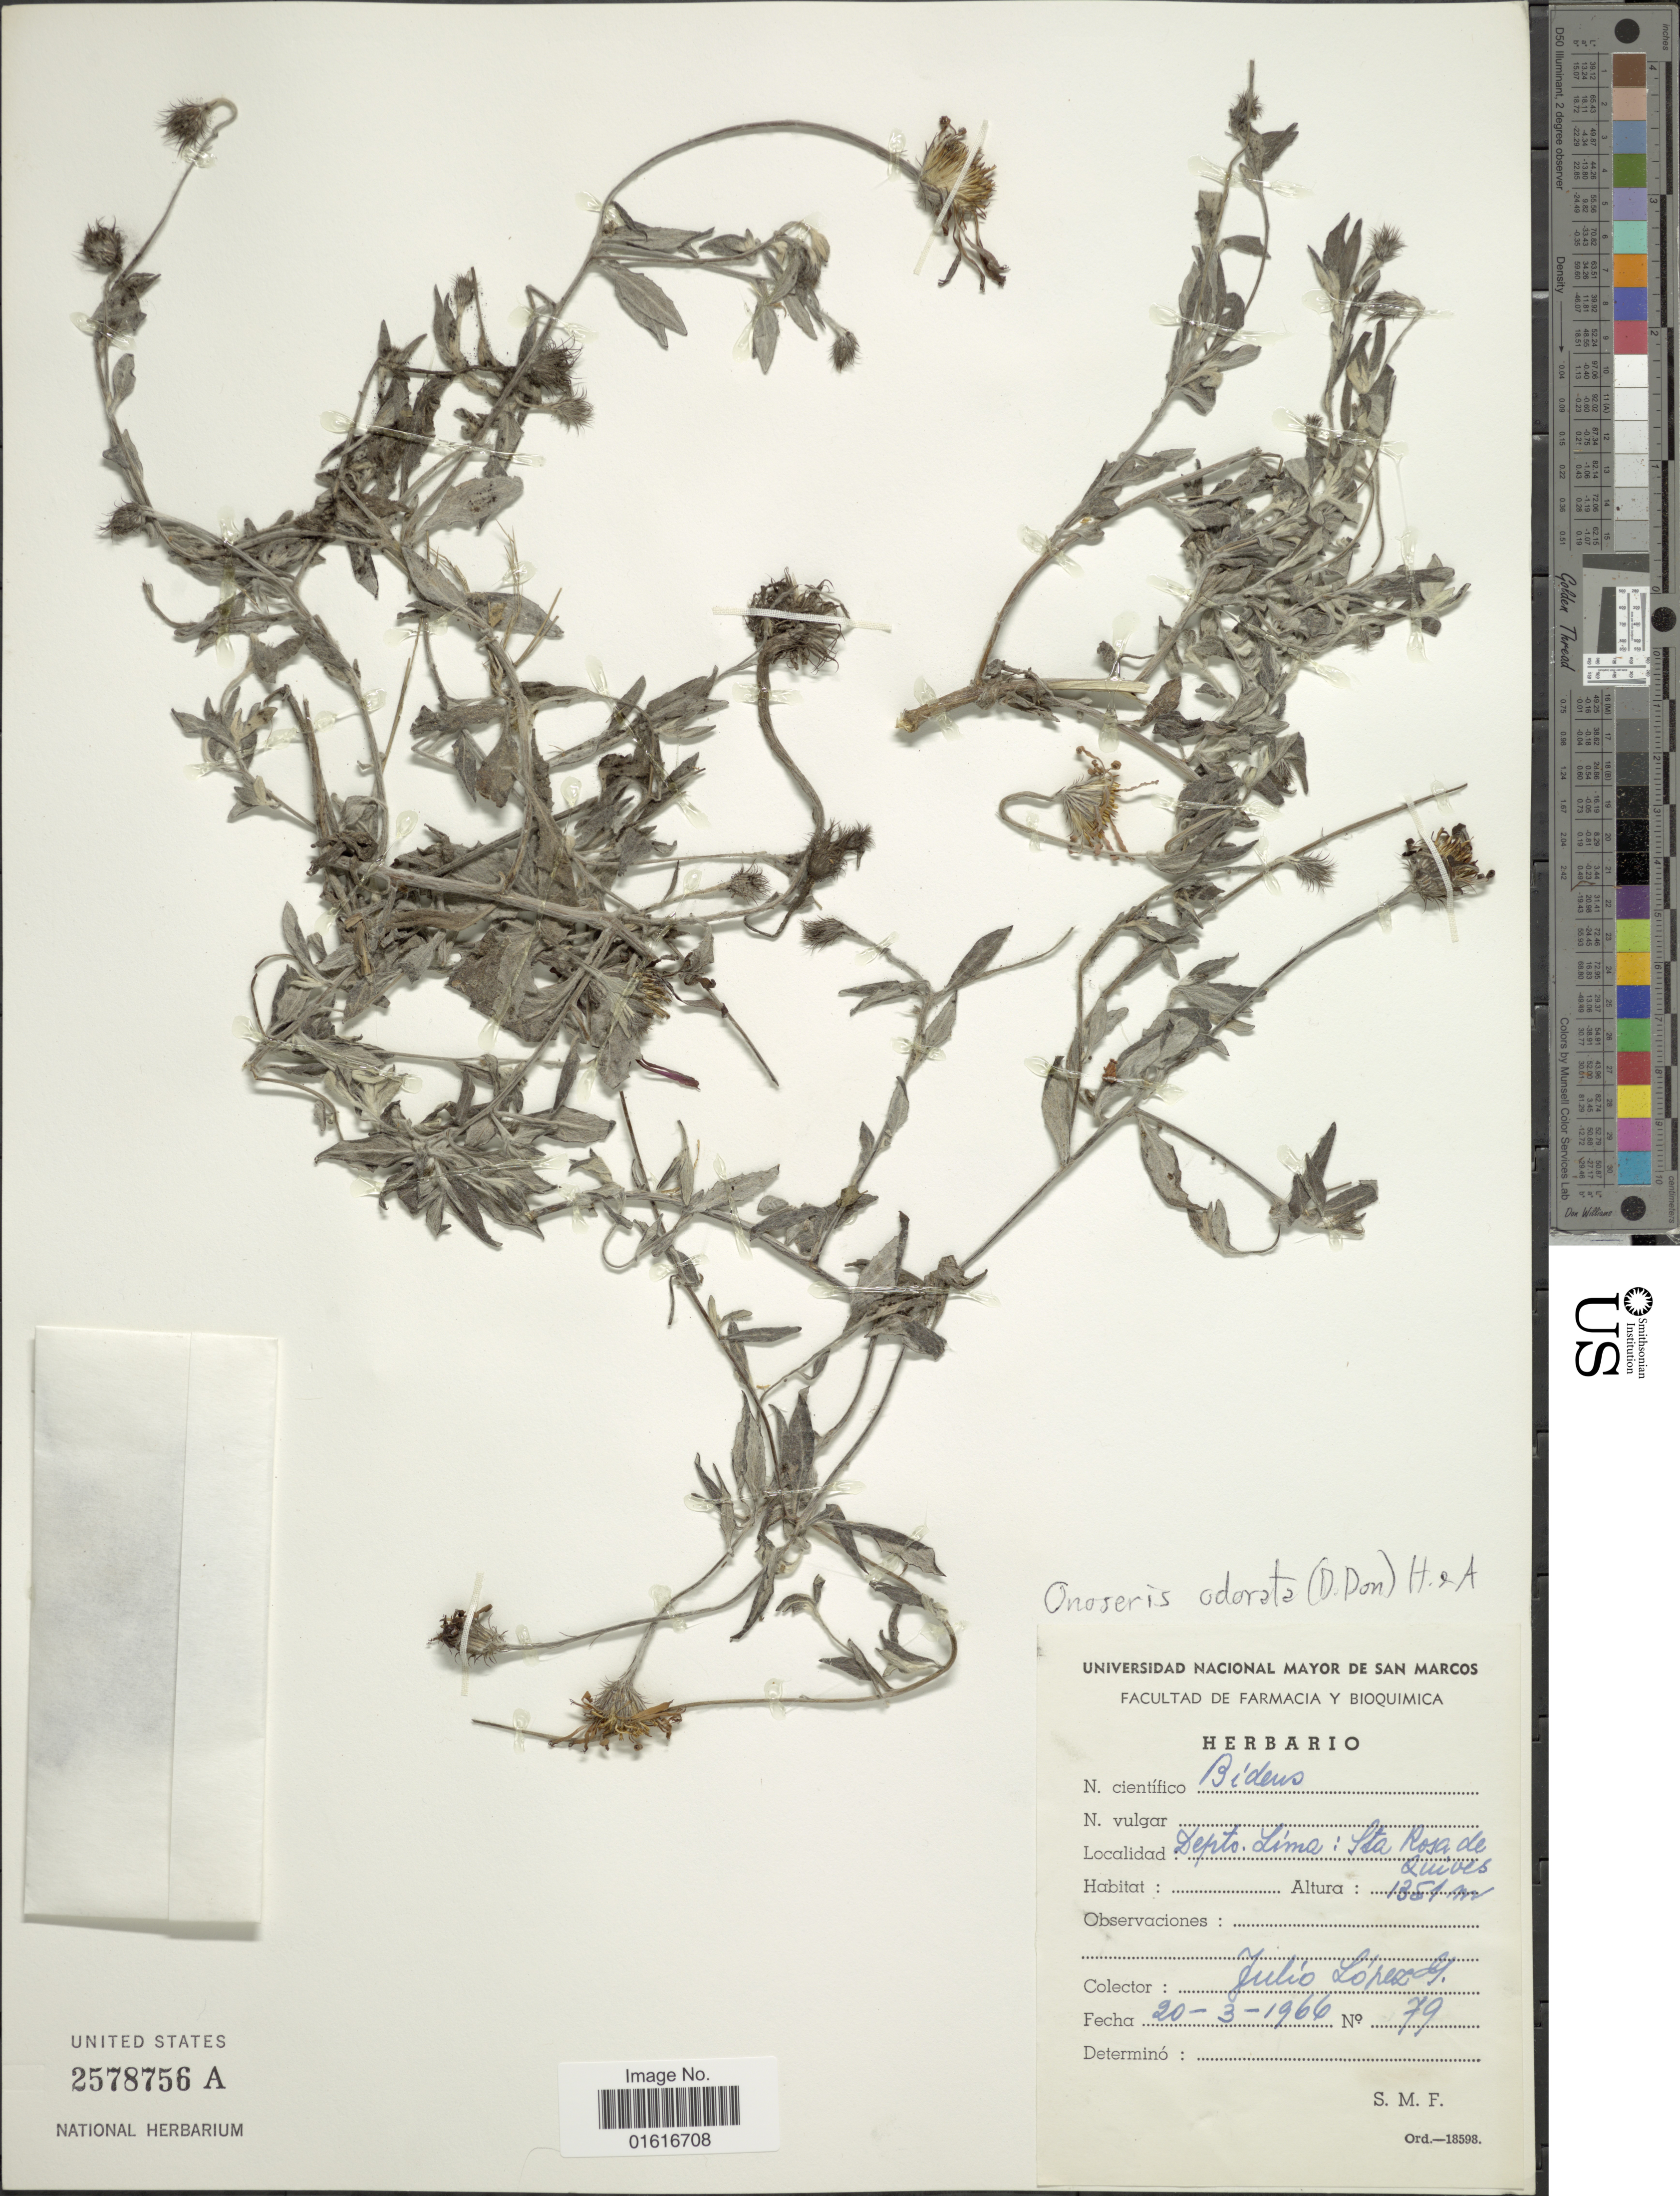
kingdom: Plantae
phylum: Tracheophyta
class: Magnoliopsida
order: Asterales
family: Asteraceae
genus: Onoseris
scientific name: Onoseris odorata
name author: (D. Don) Hook. & Arn.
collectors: J. Lopez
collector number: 79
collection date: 1966-03-20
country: Peru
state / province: Lima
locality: Sta Rosa de Quives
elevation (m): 1351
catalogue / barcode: US 2578756A